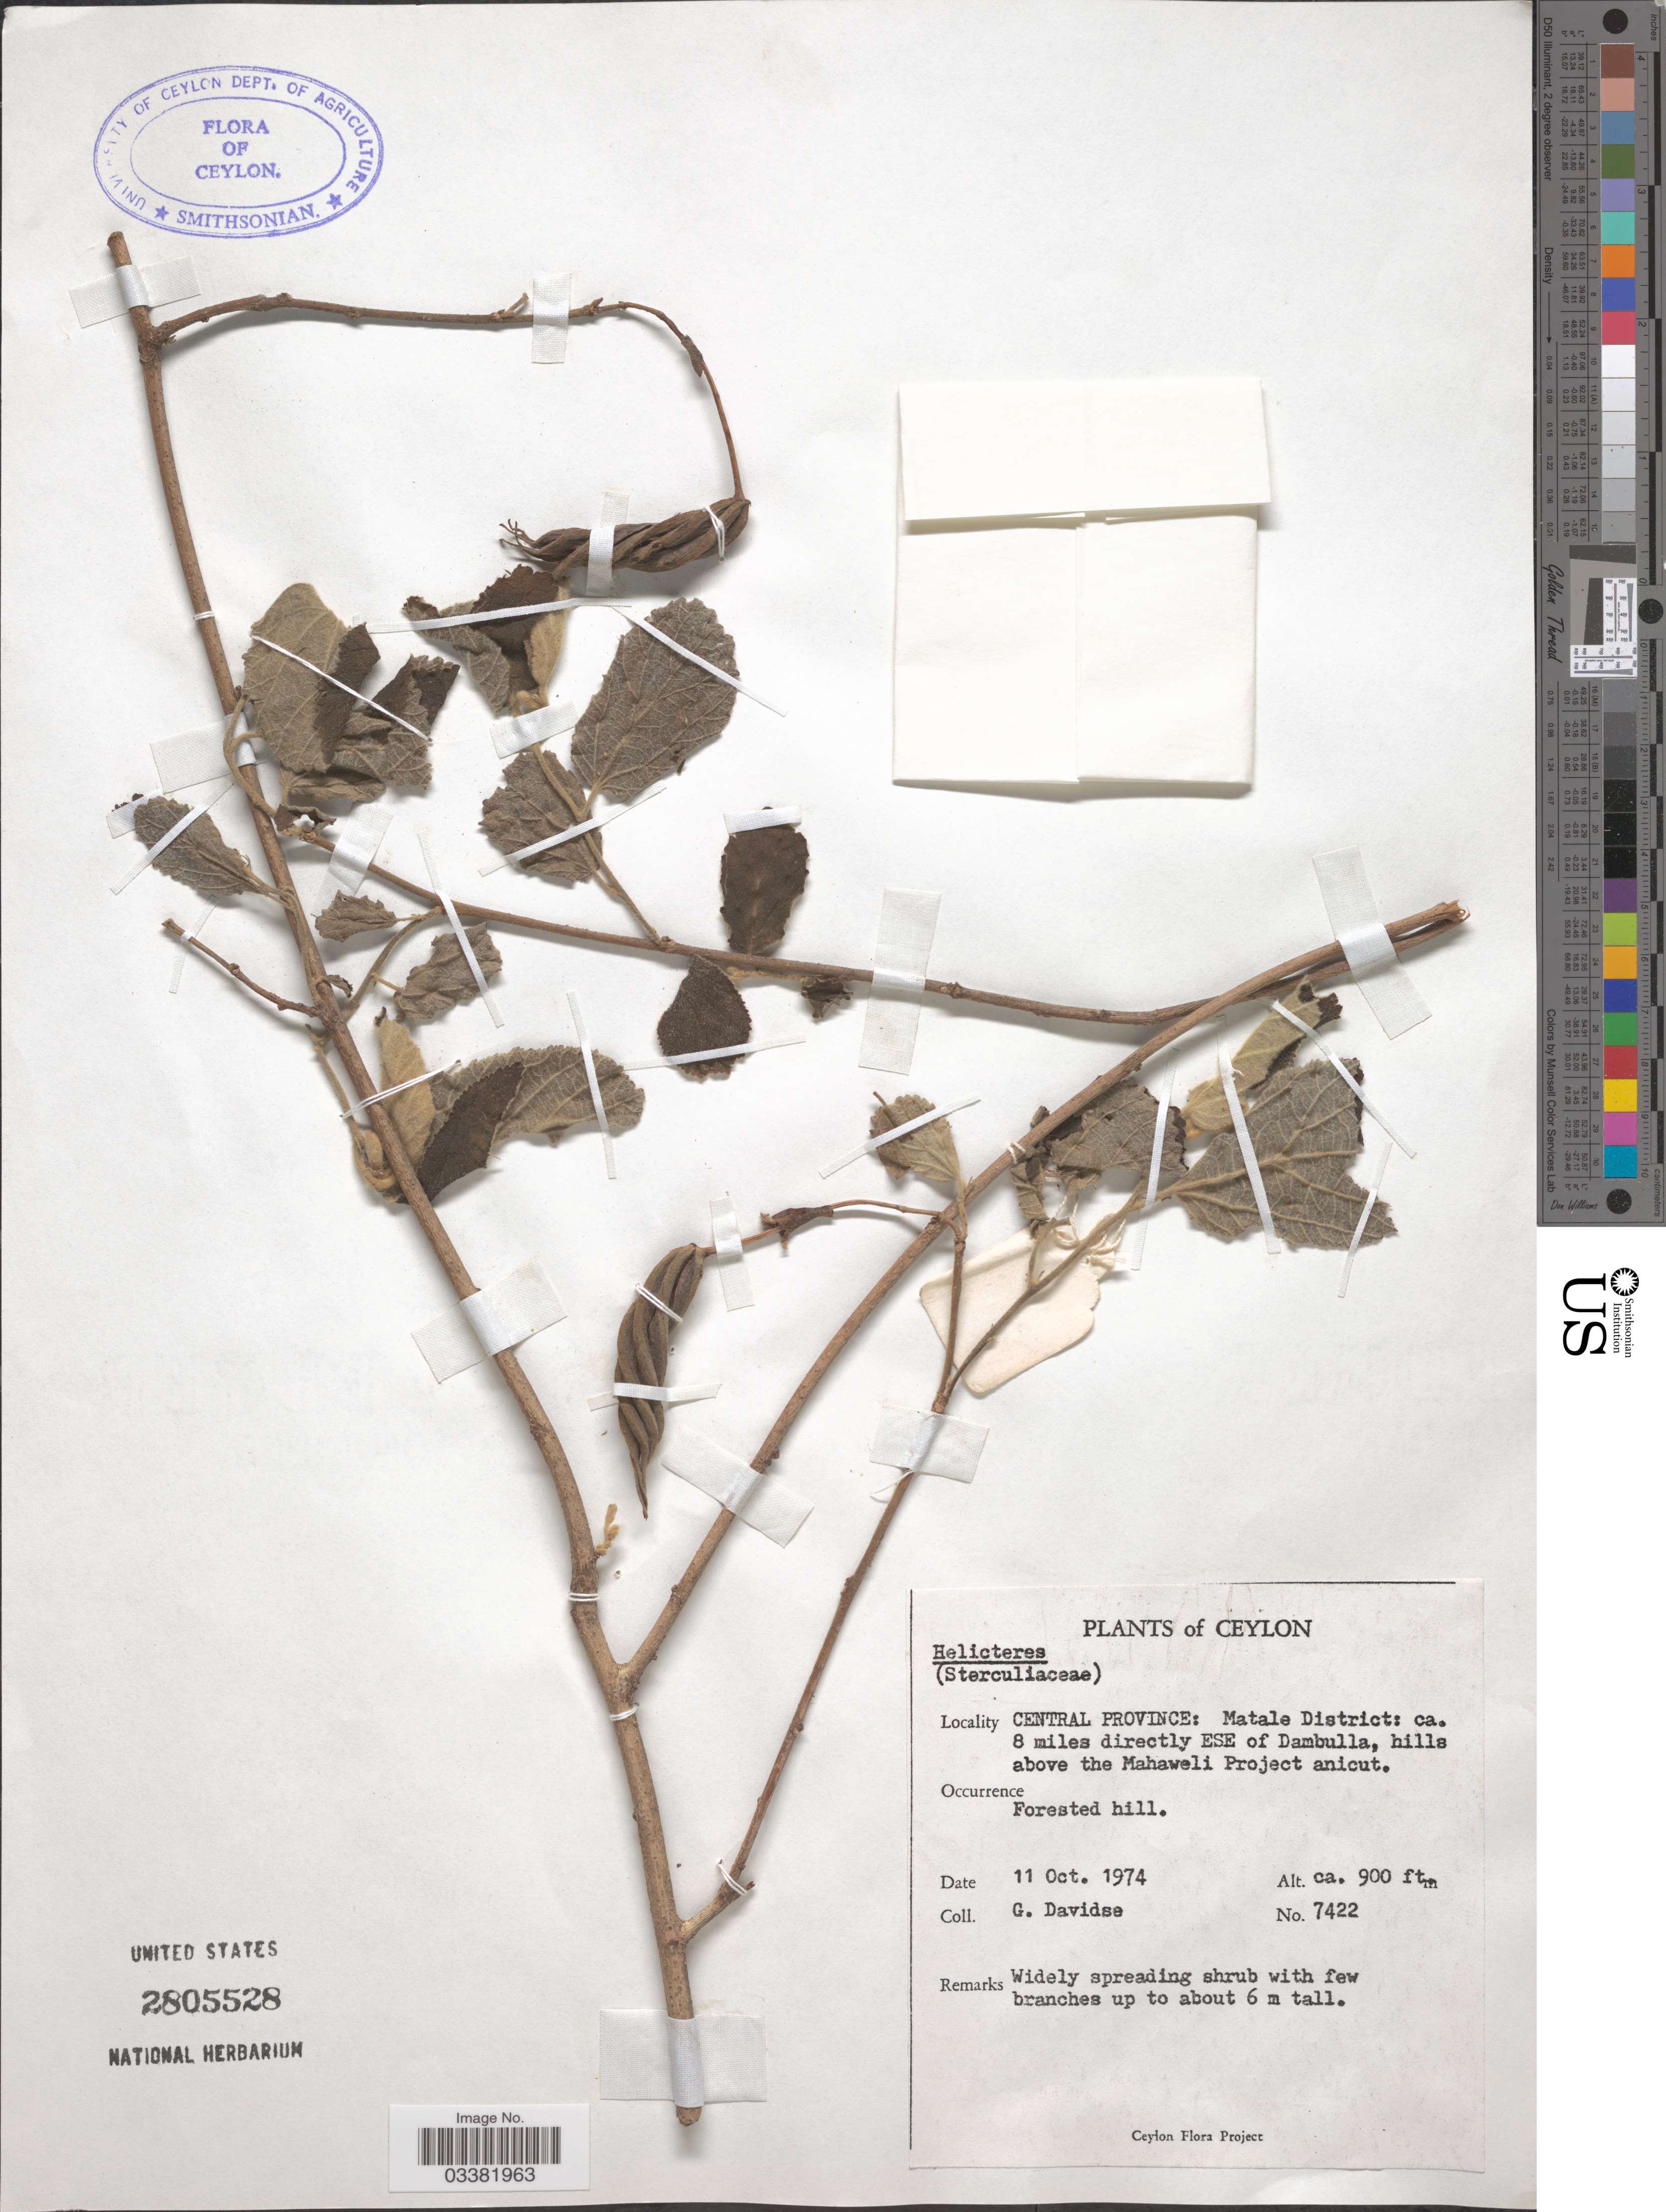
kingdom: Plantae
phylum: Tracheophyta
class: Magnoliopsida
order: Malvales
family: Malvaceae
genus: Helicteres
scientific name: Helicteres isora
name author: L.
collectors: G. Davidse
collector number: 7422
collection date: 1974-10-11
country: Sri Lanka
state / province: Central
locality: Ceylon. Matale District: ca. 8 miles directly ESE of Dambulla, hills above the Mahaweli Project anicut.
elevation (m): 274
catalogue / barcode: US 2805528